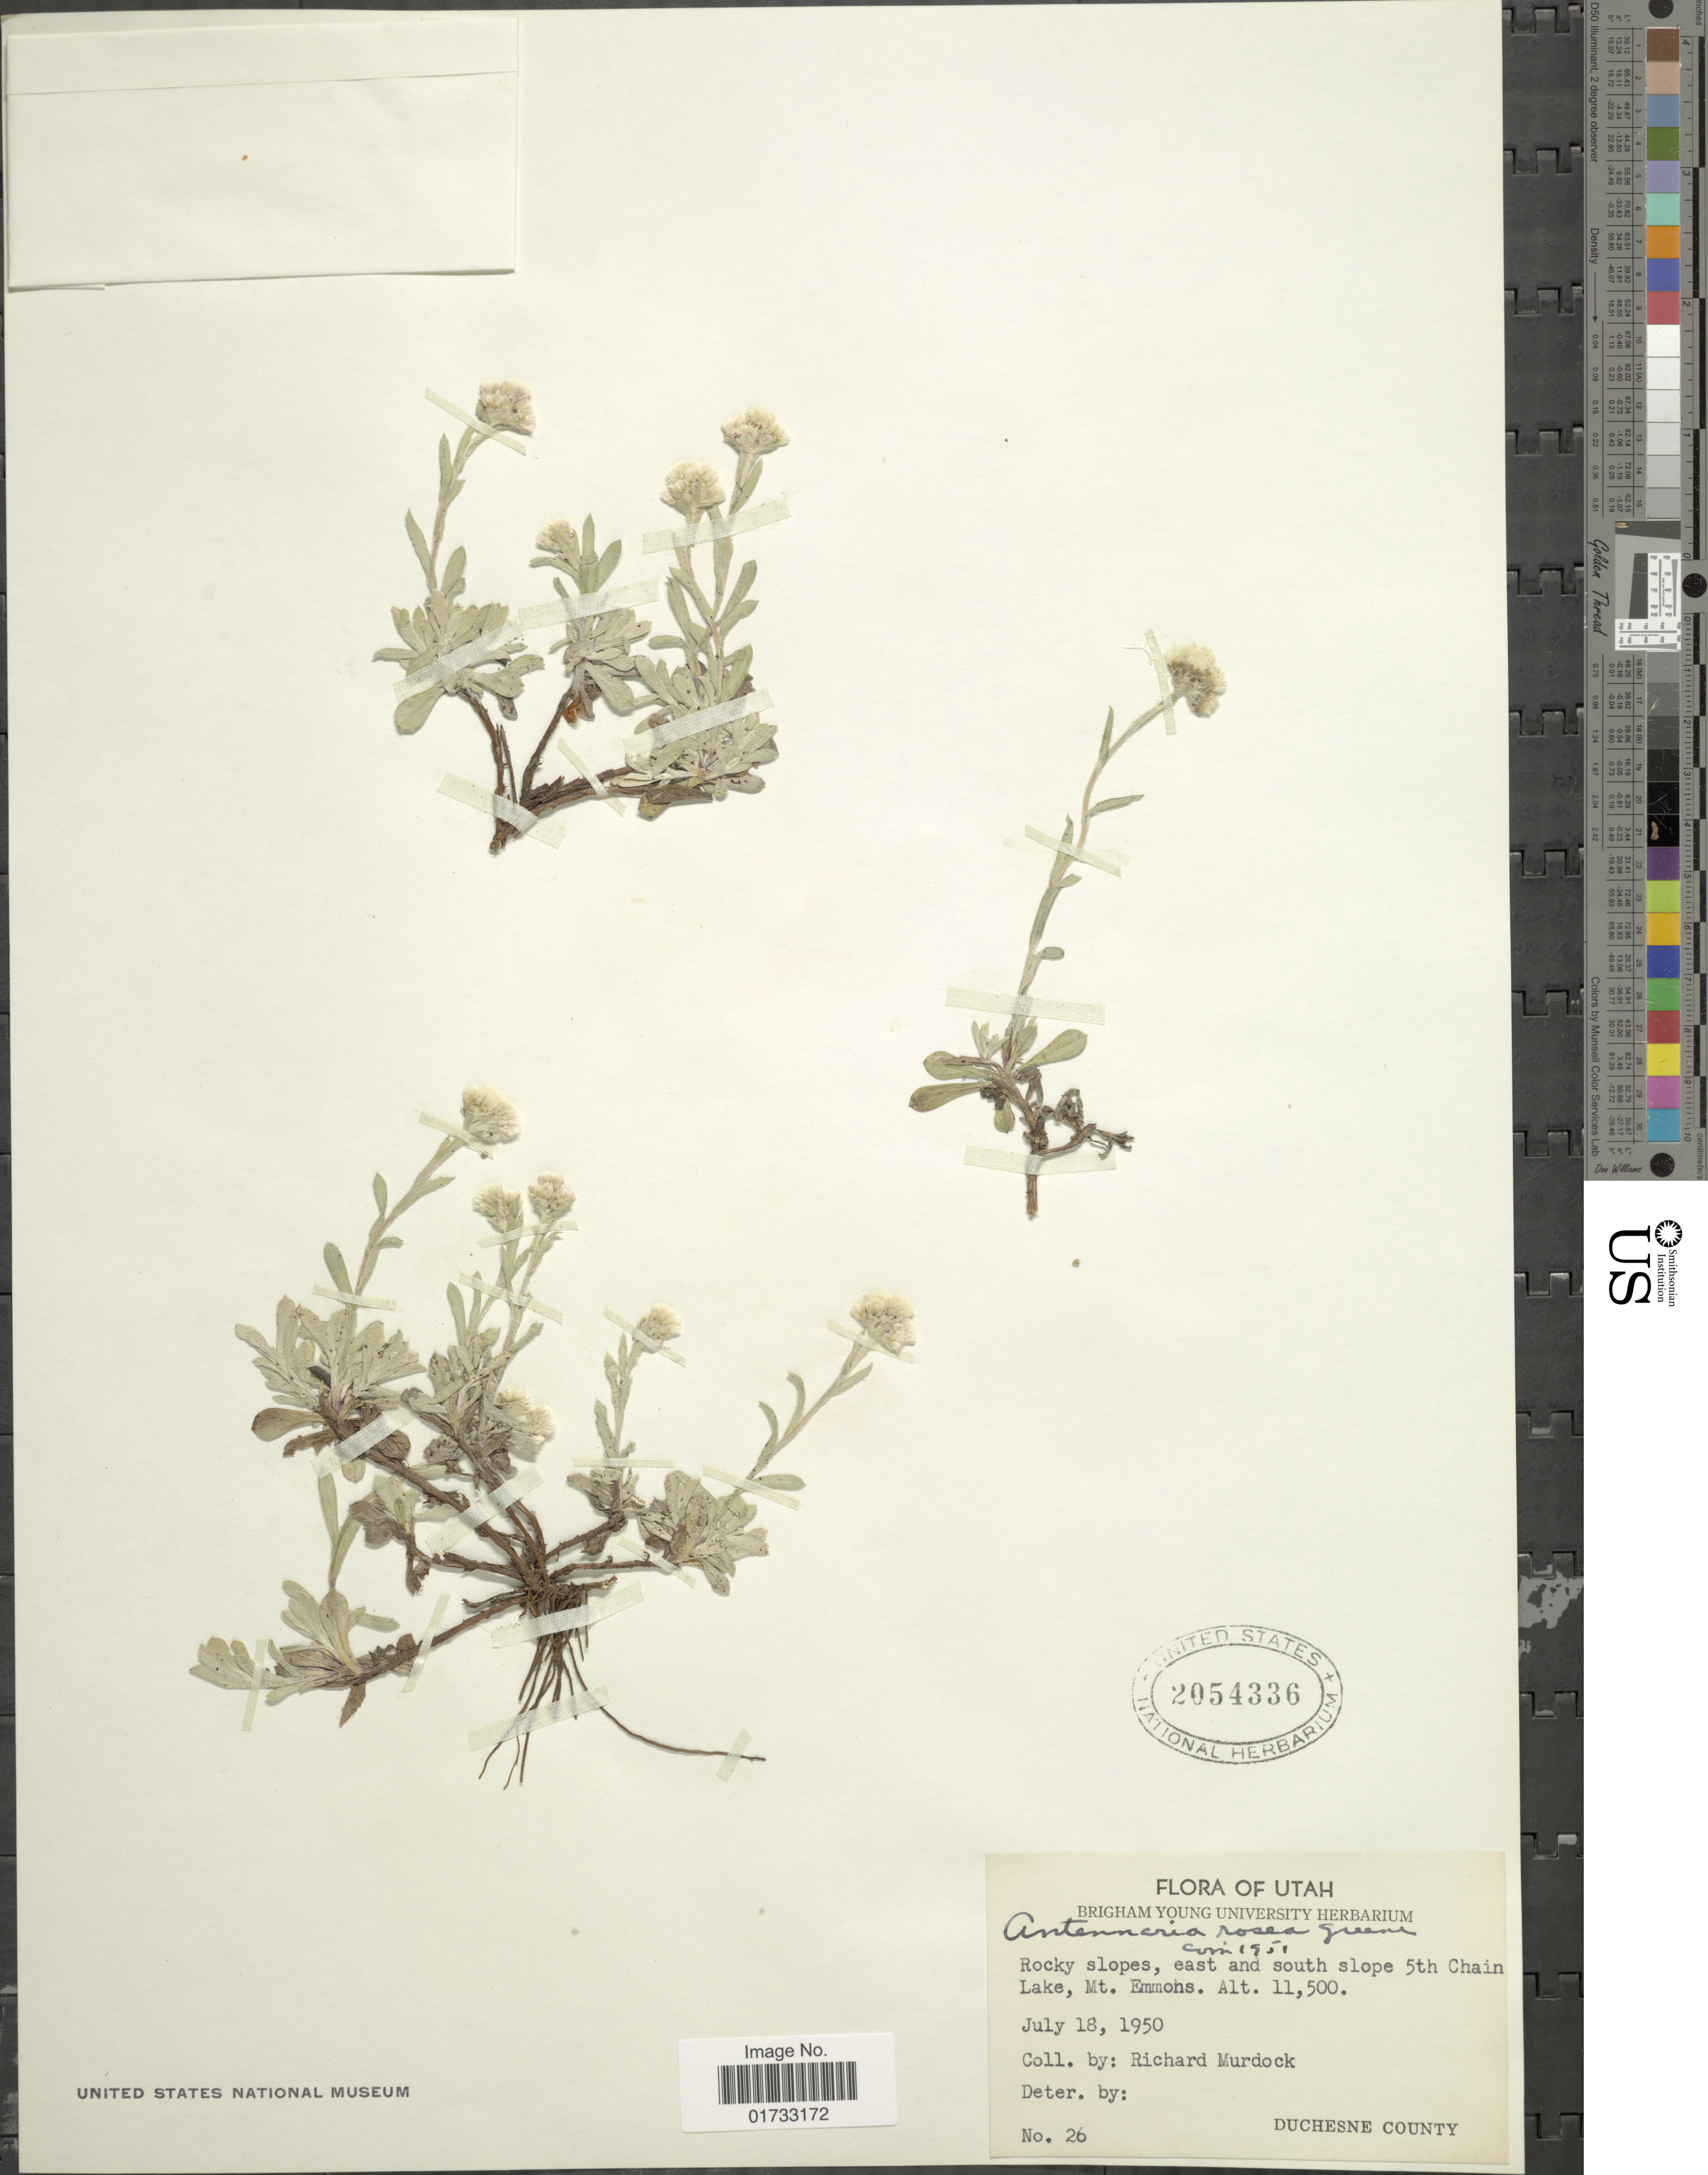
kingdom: Plantae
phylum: Tracheophyta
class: Magnoliopsida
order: Asterales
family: Asteraceae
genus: Antennaria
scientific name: Antennaria rosea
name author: Greene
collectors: R. Murdock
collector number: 26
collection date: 1950-07-18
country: United States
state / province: Utah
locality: Rocky slopes, east and south slopes 5th Chain Lake, Mt. Emmons, Duchesne County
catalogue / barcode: US 2054336